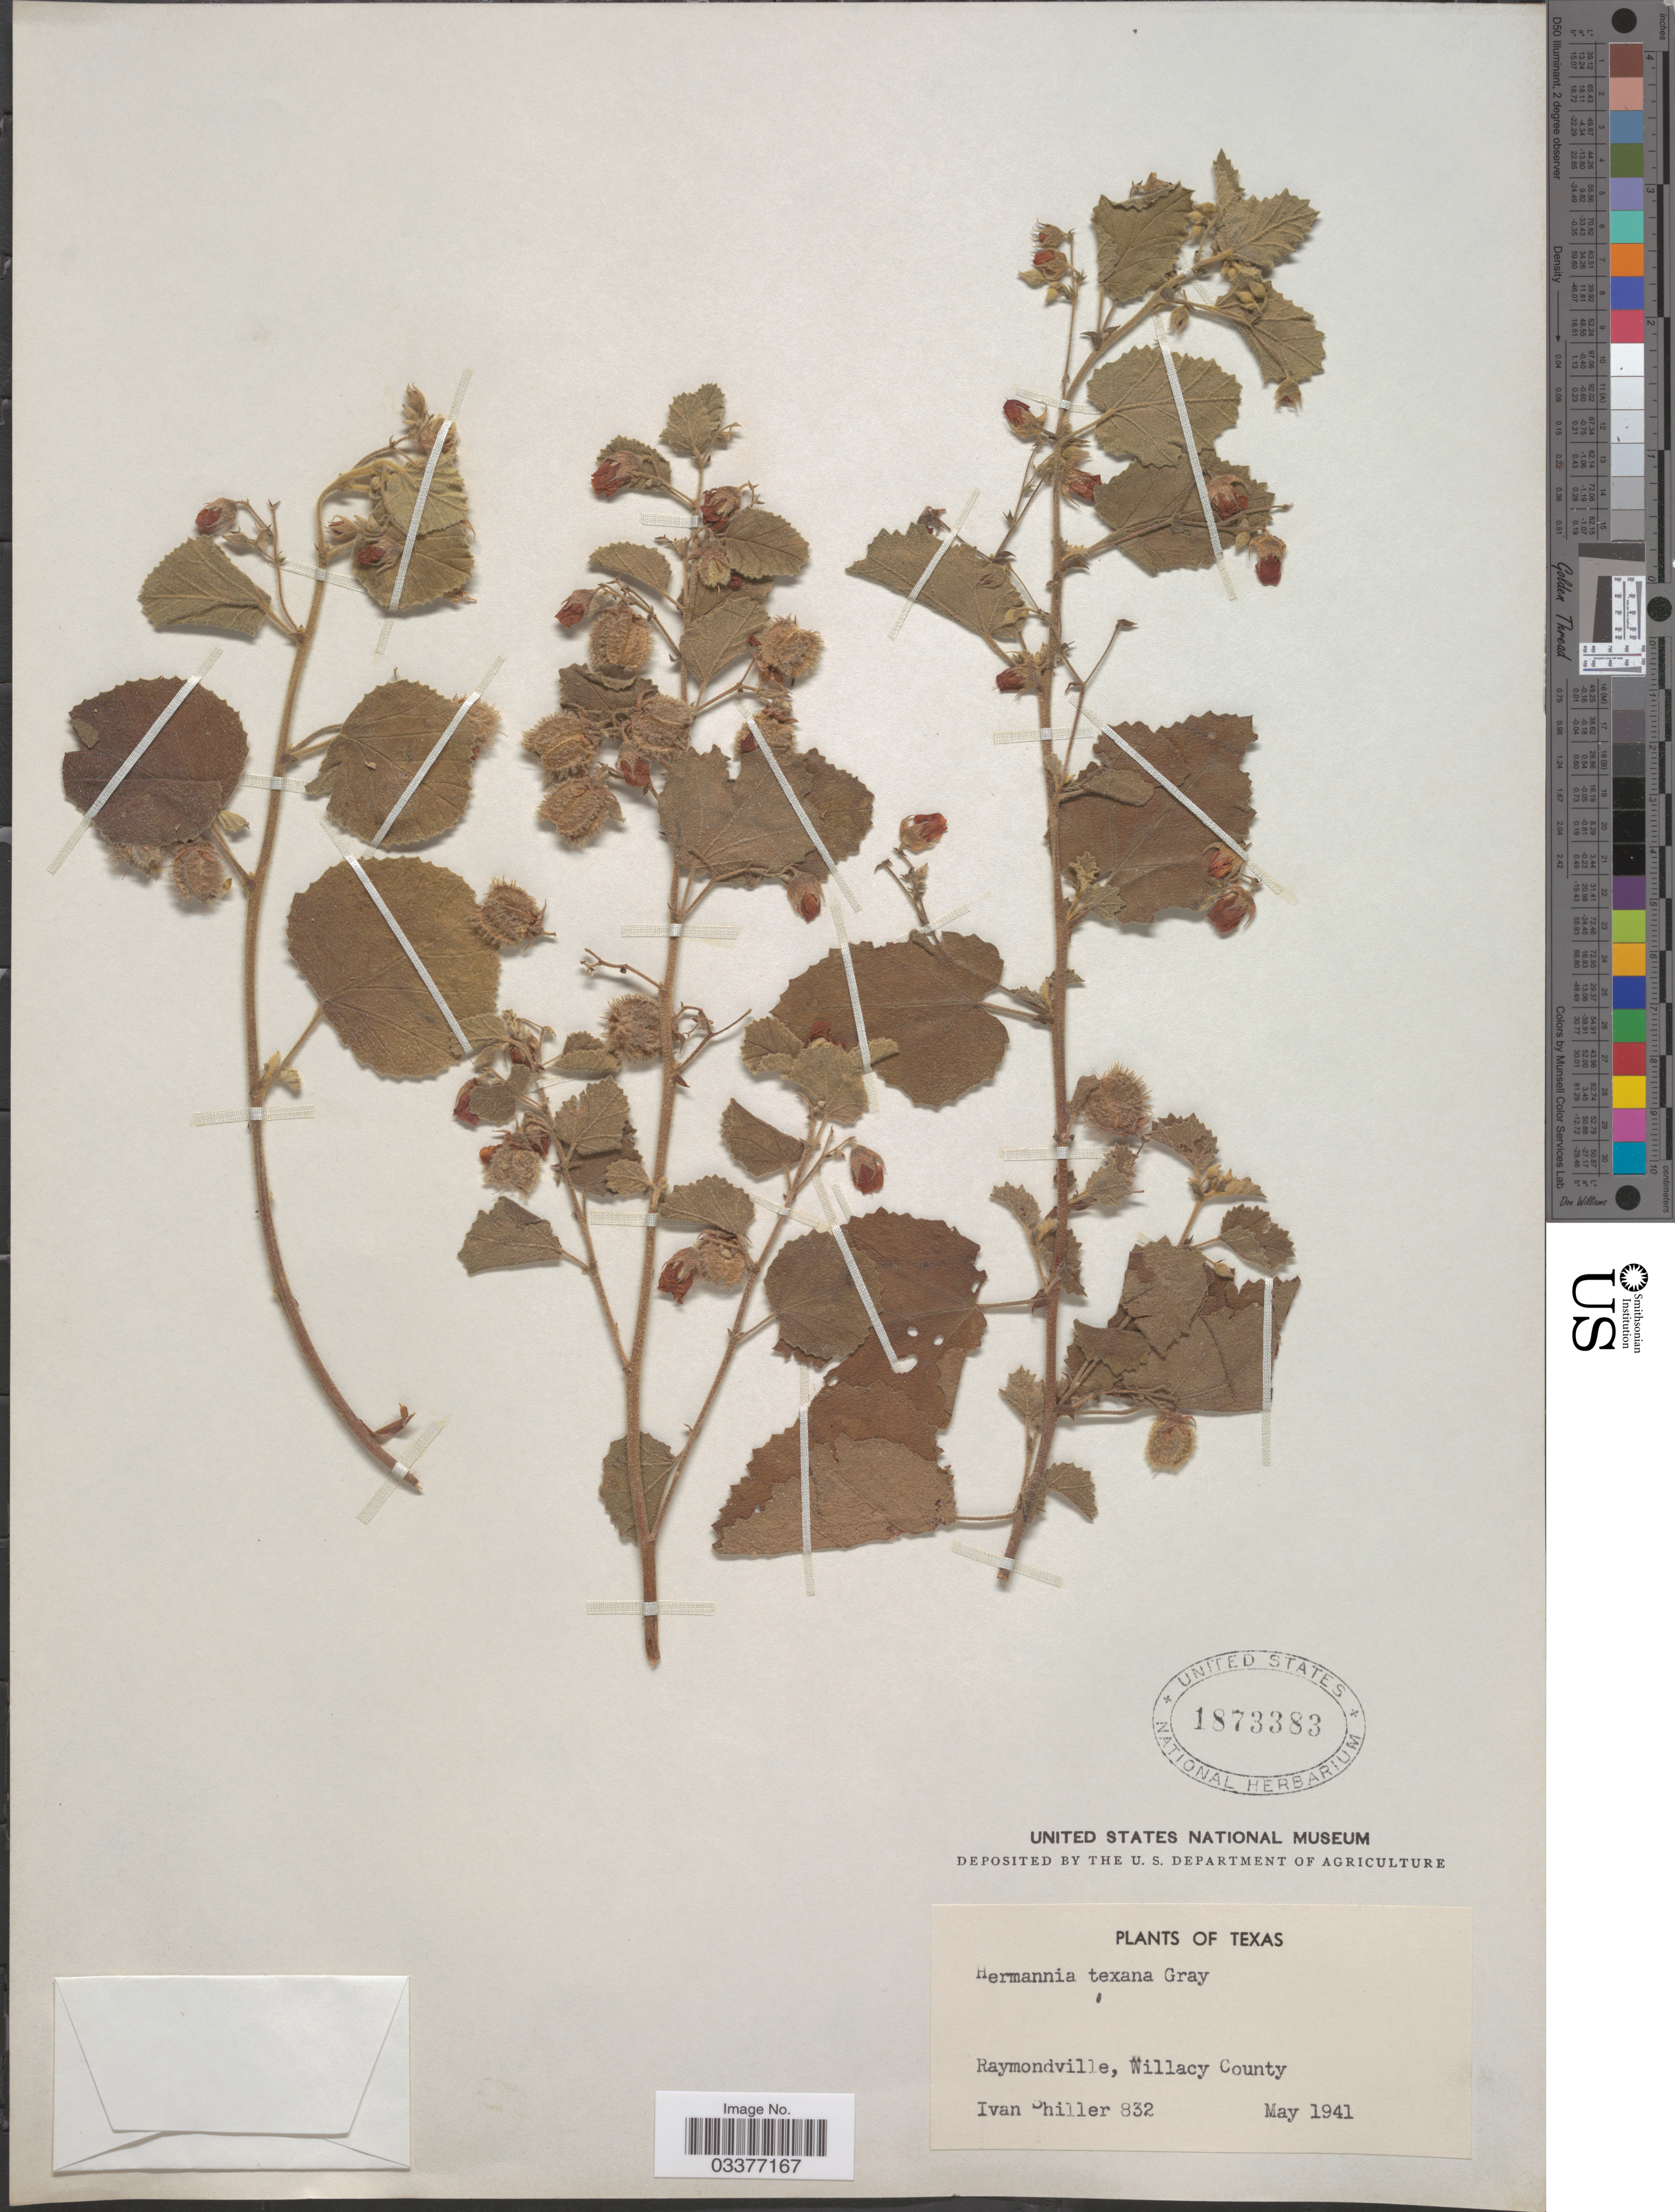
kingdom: Plantae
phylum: Tracheophyta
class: Magnoliopsida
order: Malvales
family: Malvaceae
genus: Hermannia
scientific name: Hermannia texana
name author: A. Gray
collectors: I. Shiller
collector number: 832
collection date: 1941-05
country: United States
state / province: Texas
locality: Raymondville, Willacy County.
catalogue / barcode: US 1873383